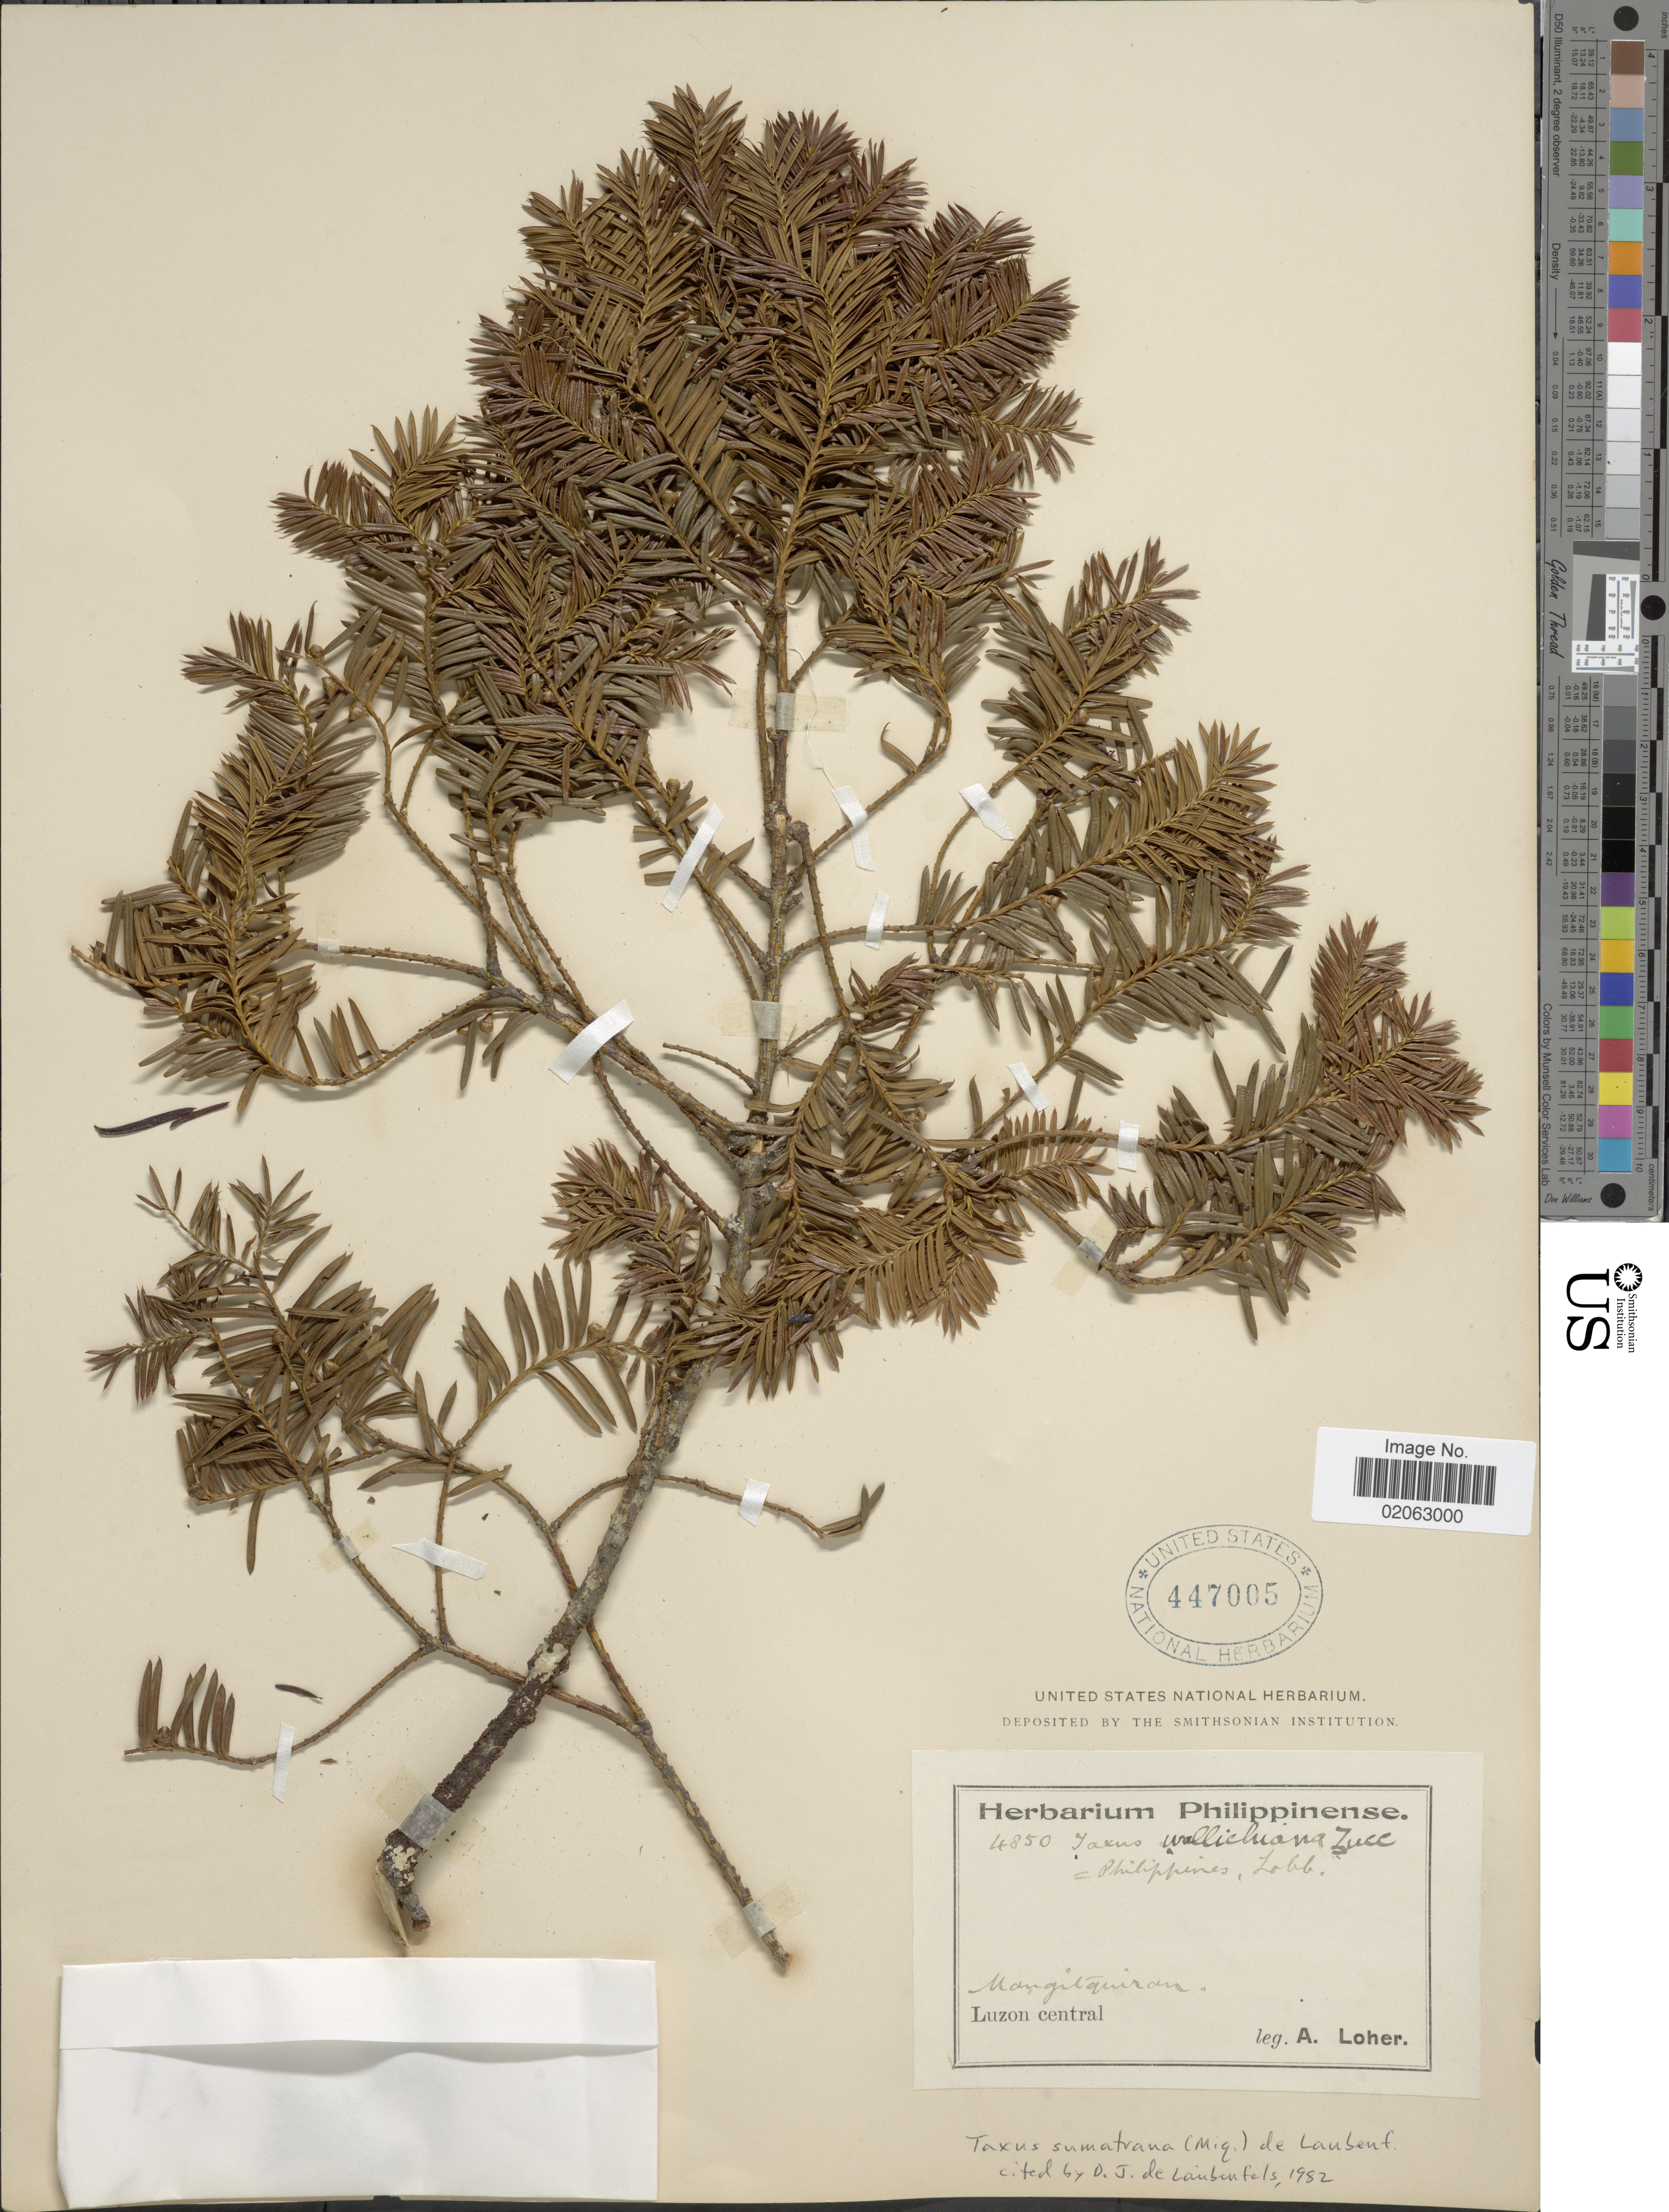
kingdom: Plantae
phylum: Tracheophyta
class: Pinopsida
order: Pinales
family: Taxaceae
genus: Taxus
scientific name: Taxus sumatrana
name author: (Miq.) de Laub.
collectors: A. Loher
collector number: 4850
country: Philippines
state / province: Central Luzon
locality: Mangitquiran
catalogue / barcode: US 447005